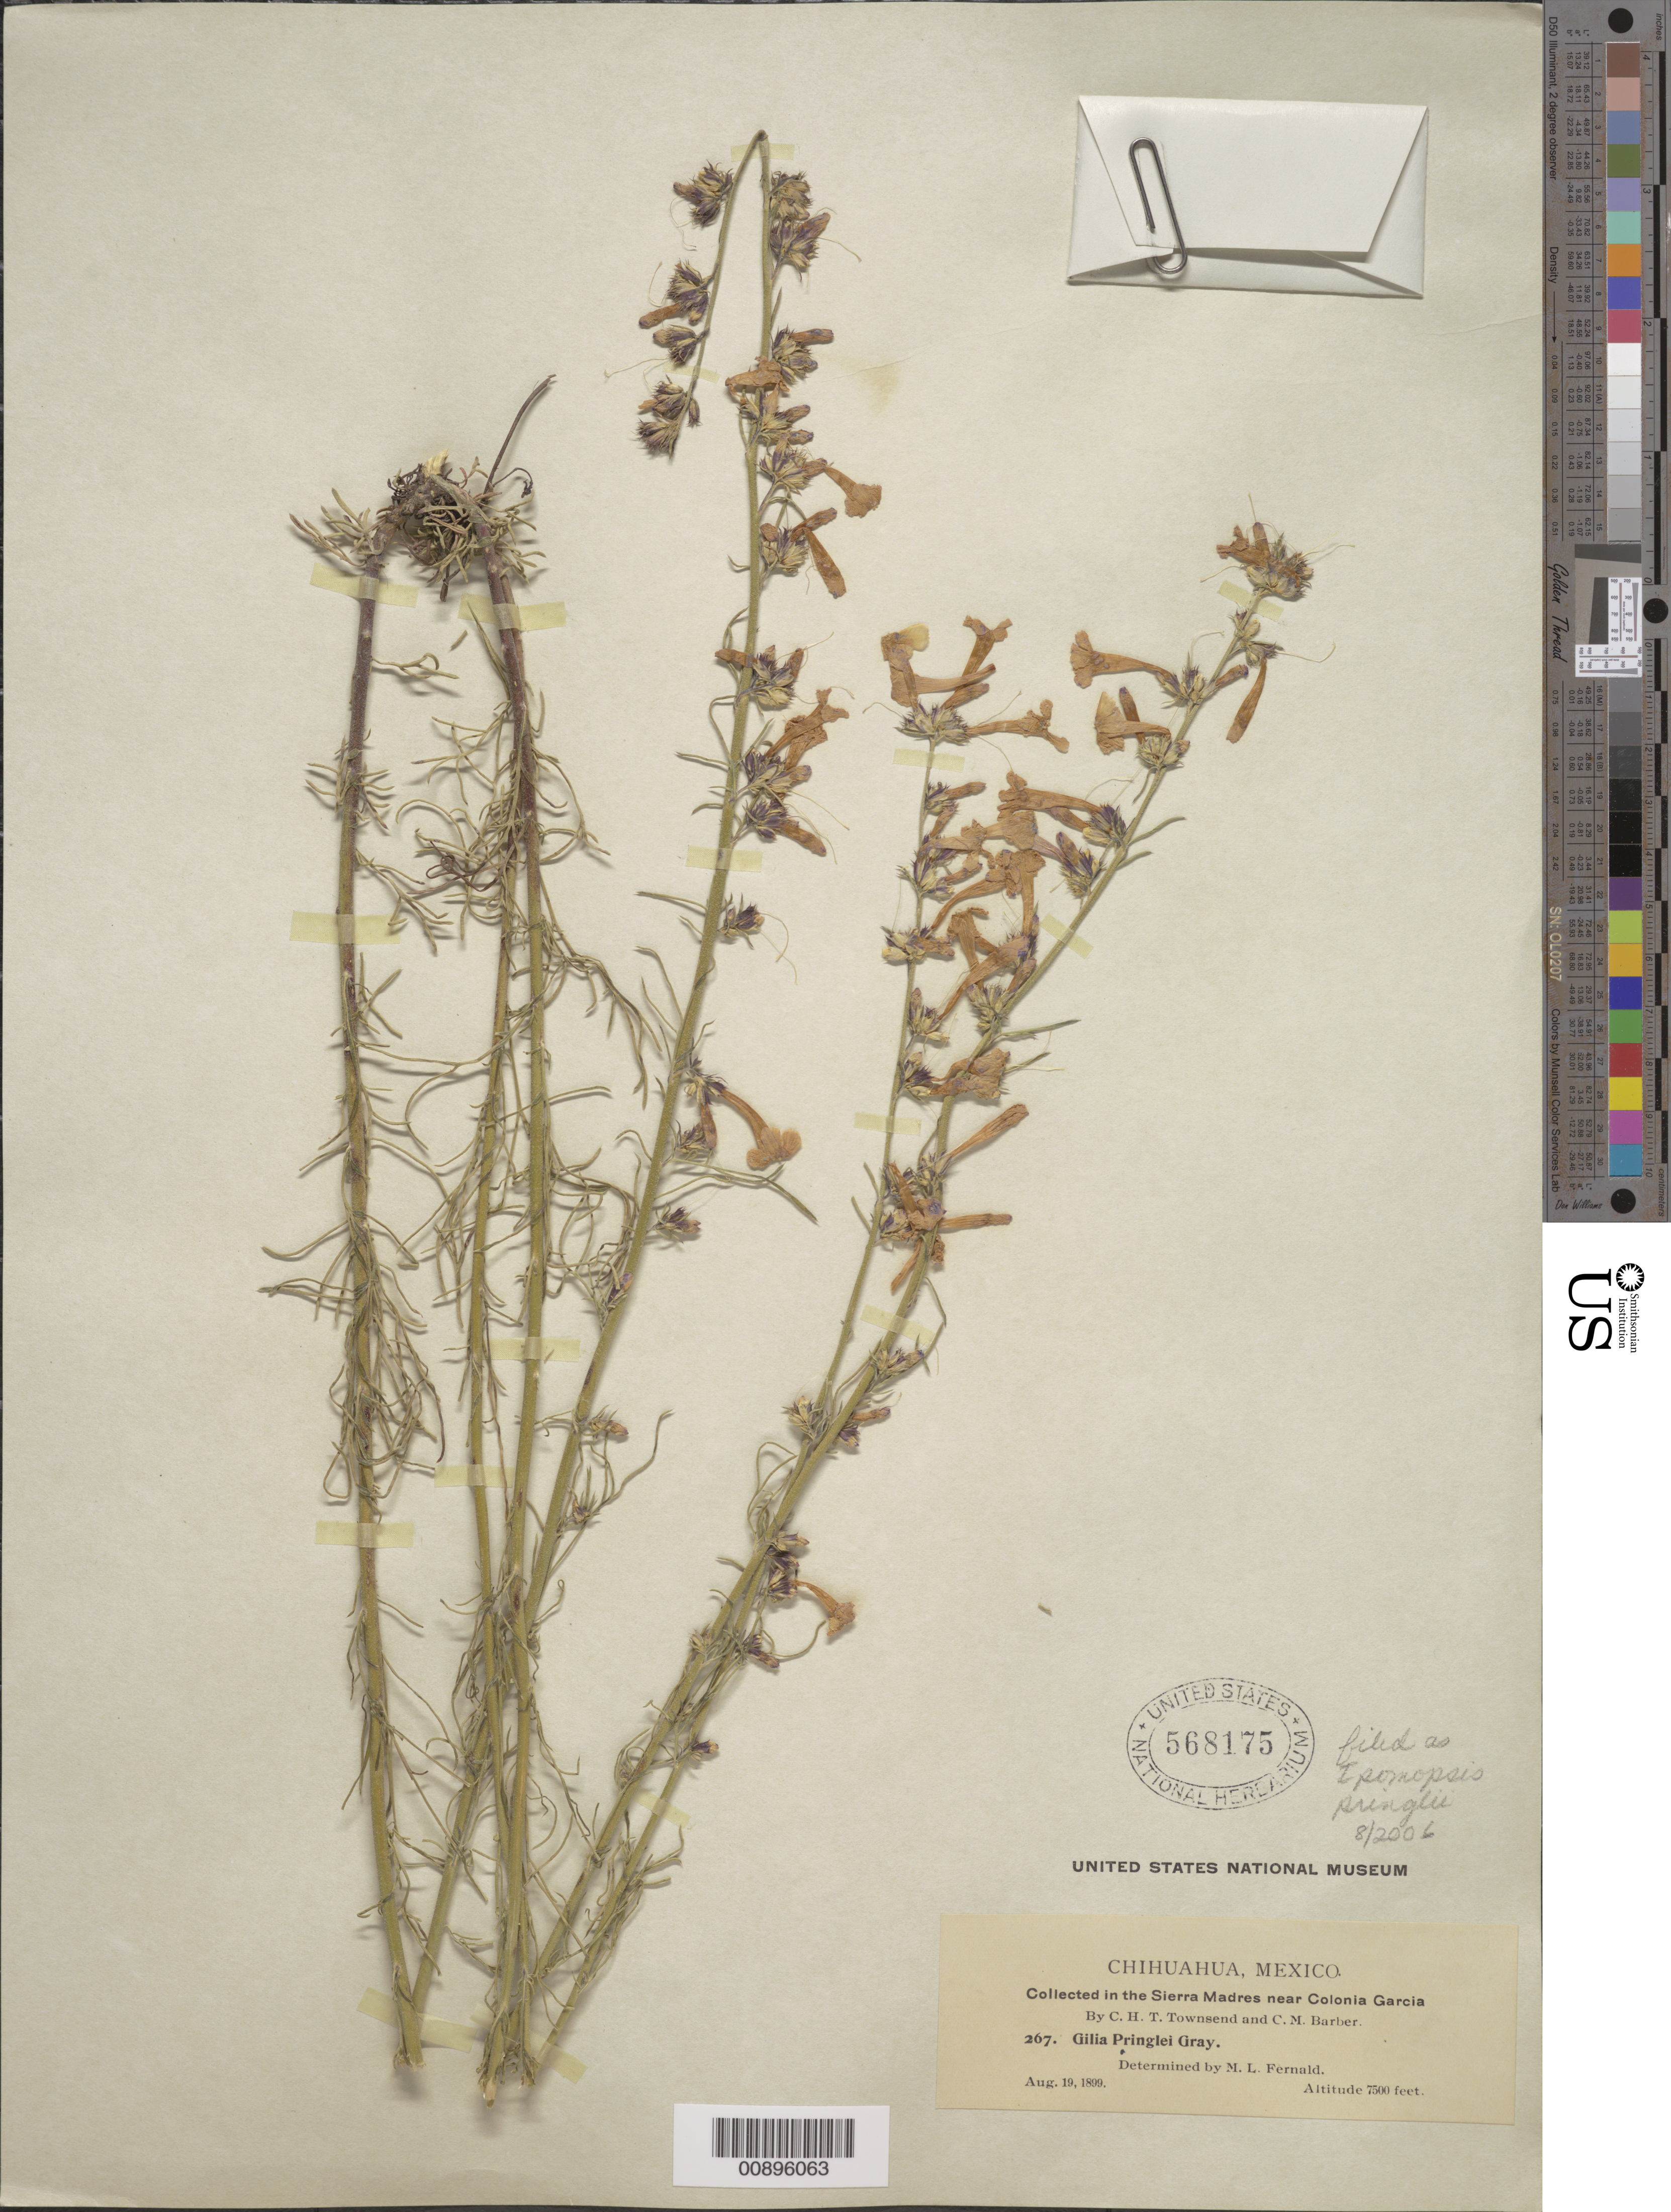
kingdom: Plantae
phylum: Tracheophyta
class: Magnoliopsida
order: Ericales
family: Polemoniaceae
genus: Ipomopsis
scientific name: Ipomopsis pringlei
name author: (A. Gray) W.C. Martin & C.R. Hutchins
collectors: C. H. T. Townsend & C. Barber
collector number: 267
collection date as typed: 19 Aug 1899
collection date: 1899-08-19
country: Mexico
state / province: Chihuahua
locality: Sierra Madre near Colonia García, Chihuahua.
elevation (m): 2286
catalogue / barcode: US 568175